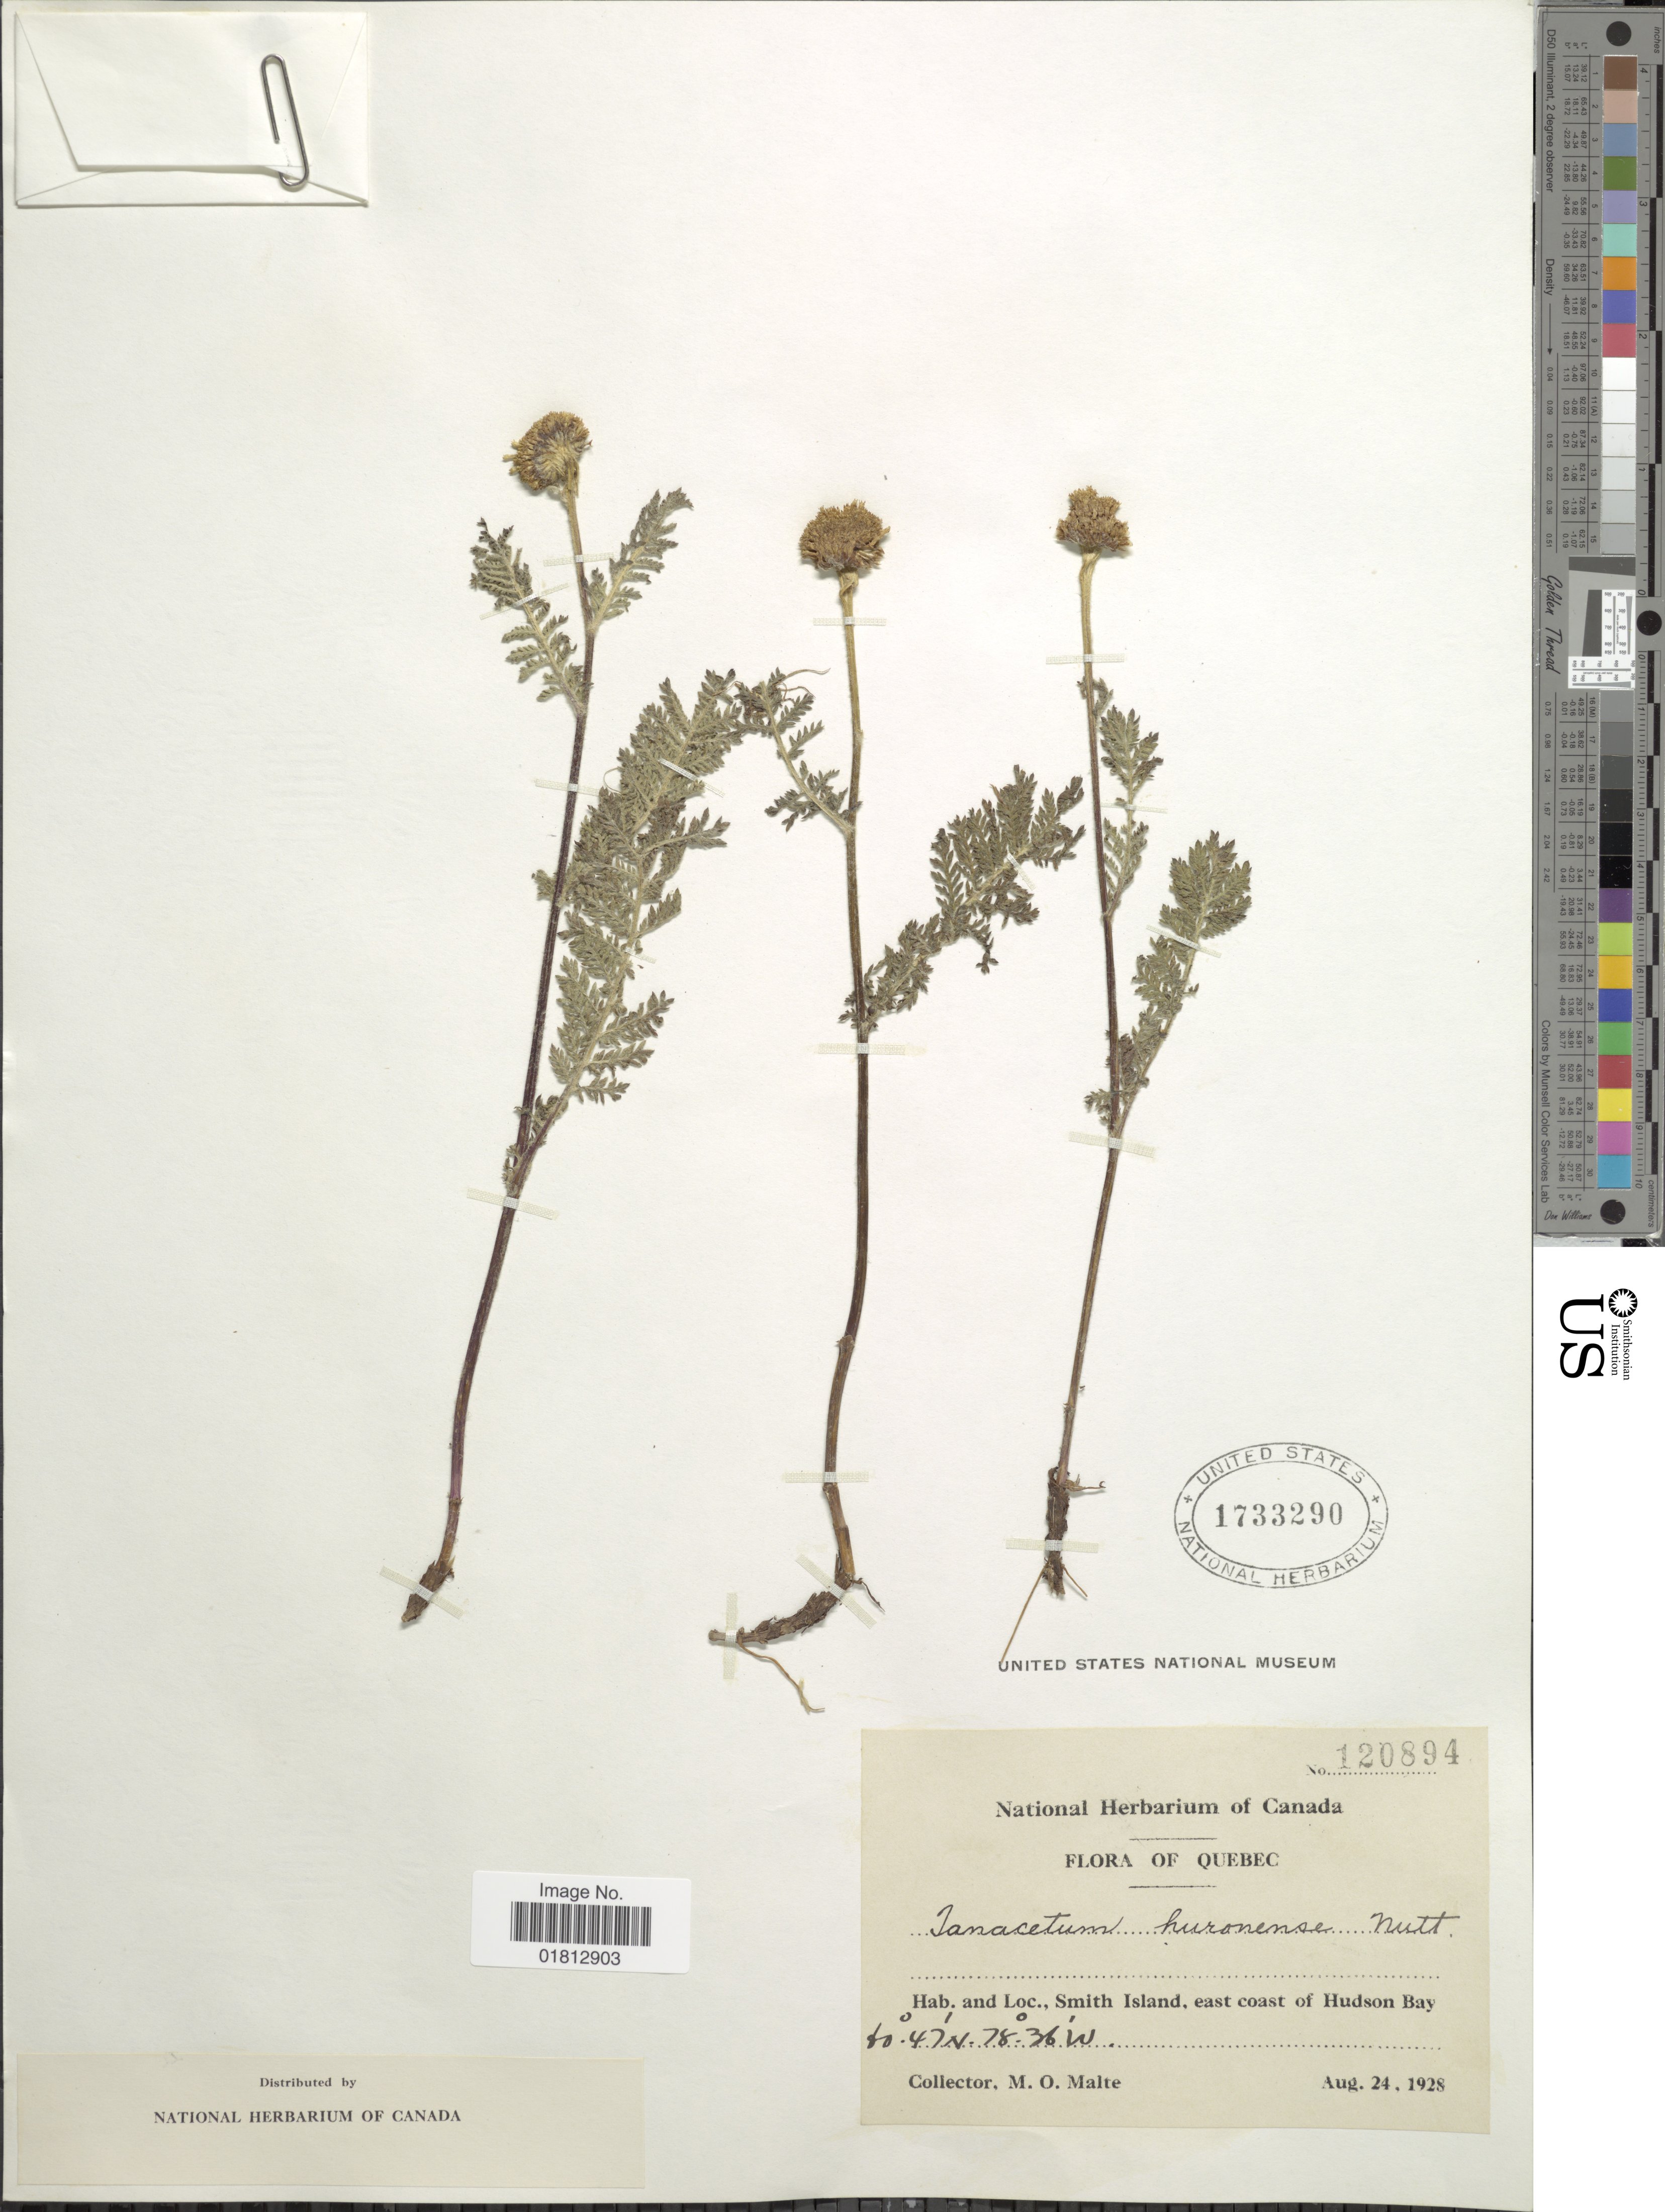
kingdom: Plantae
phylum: Tracheophyta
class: Magnoliopsida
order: Asterales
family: Asteraceae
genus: Tanacetum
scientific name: Tanacetum huronense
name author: Nutt.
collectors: M. O. Malte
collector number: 120894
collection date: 1928-08-24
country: Canada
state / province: Quebec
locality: Smith Island, east coast of Hudson Bay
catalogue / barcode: US 1733290